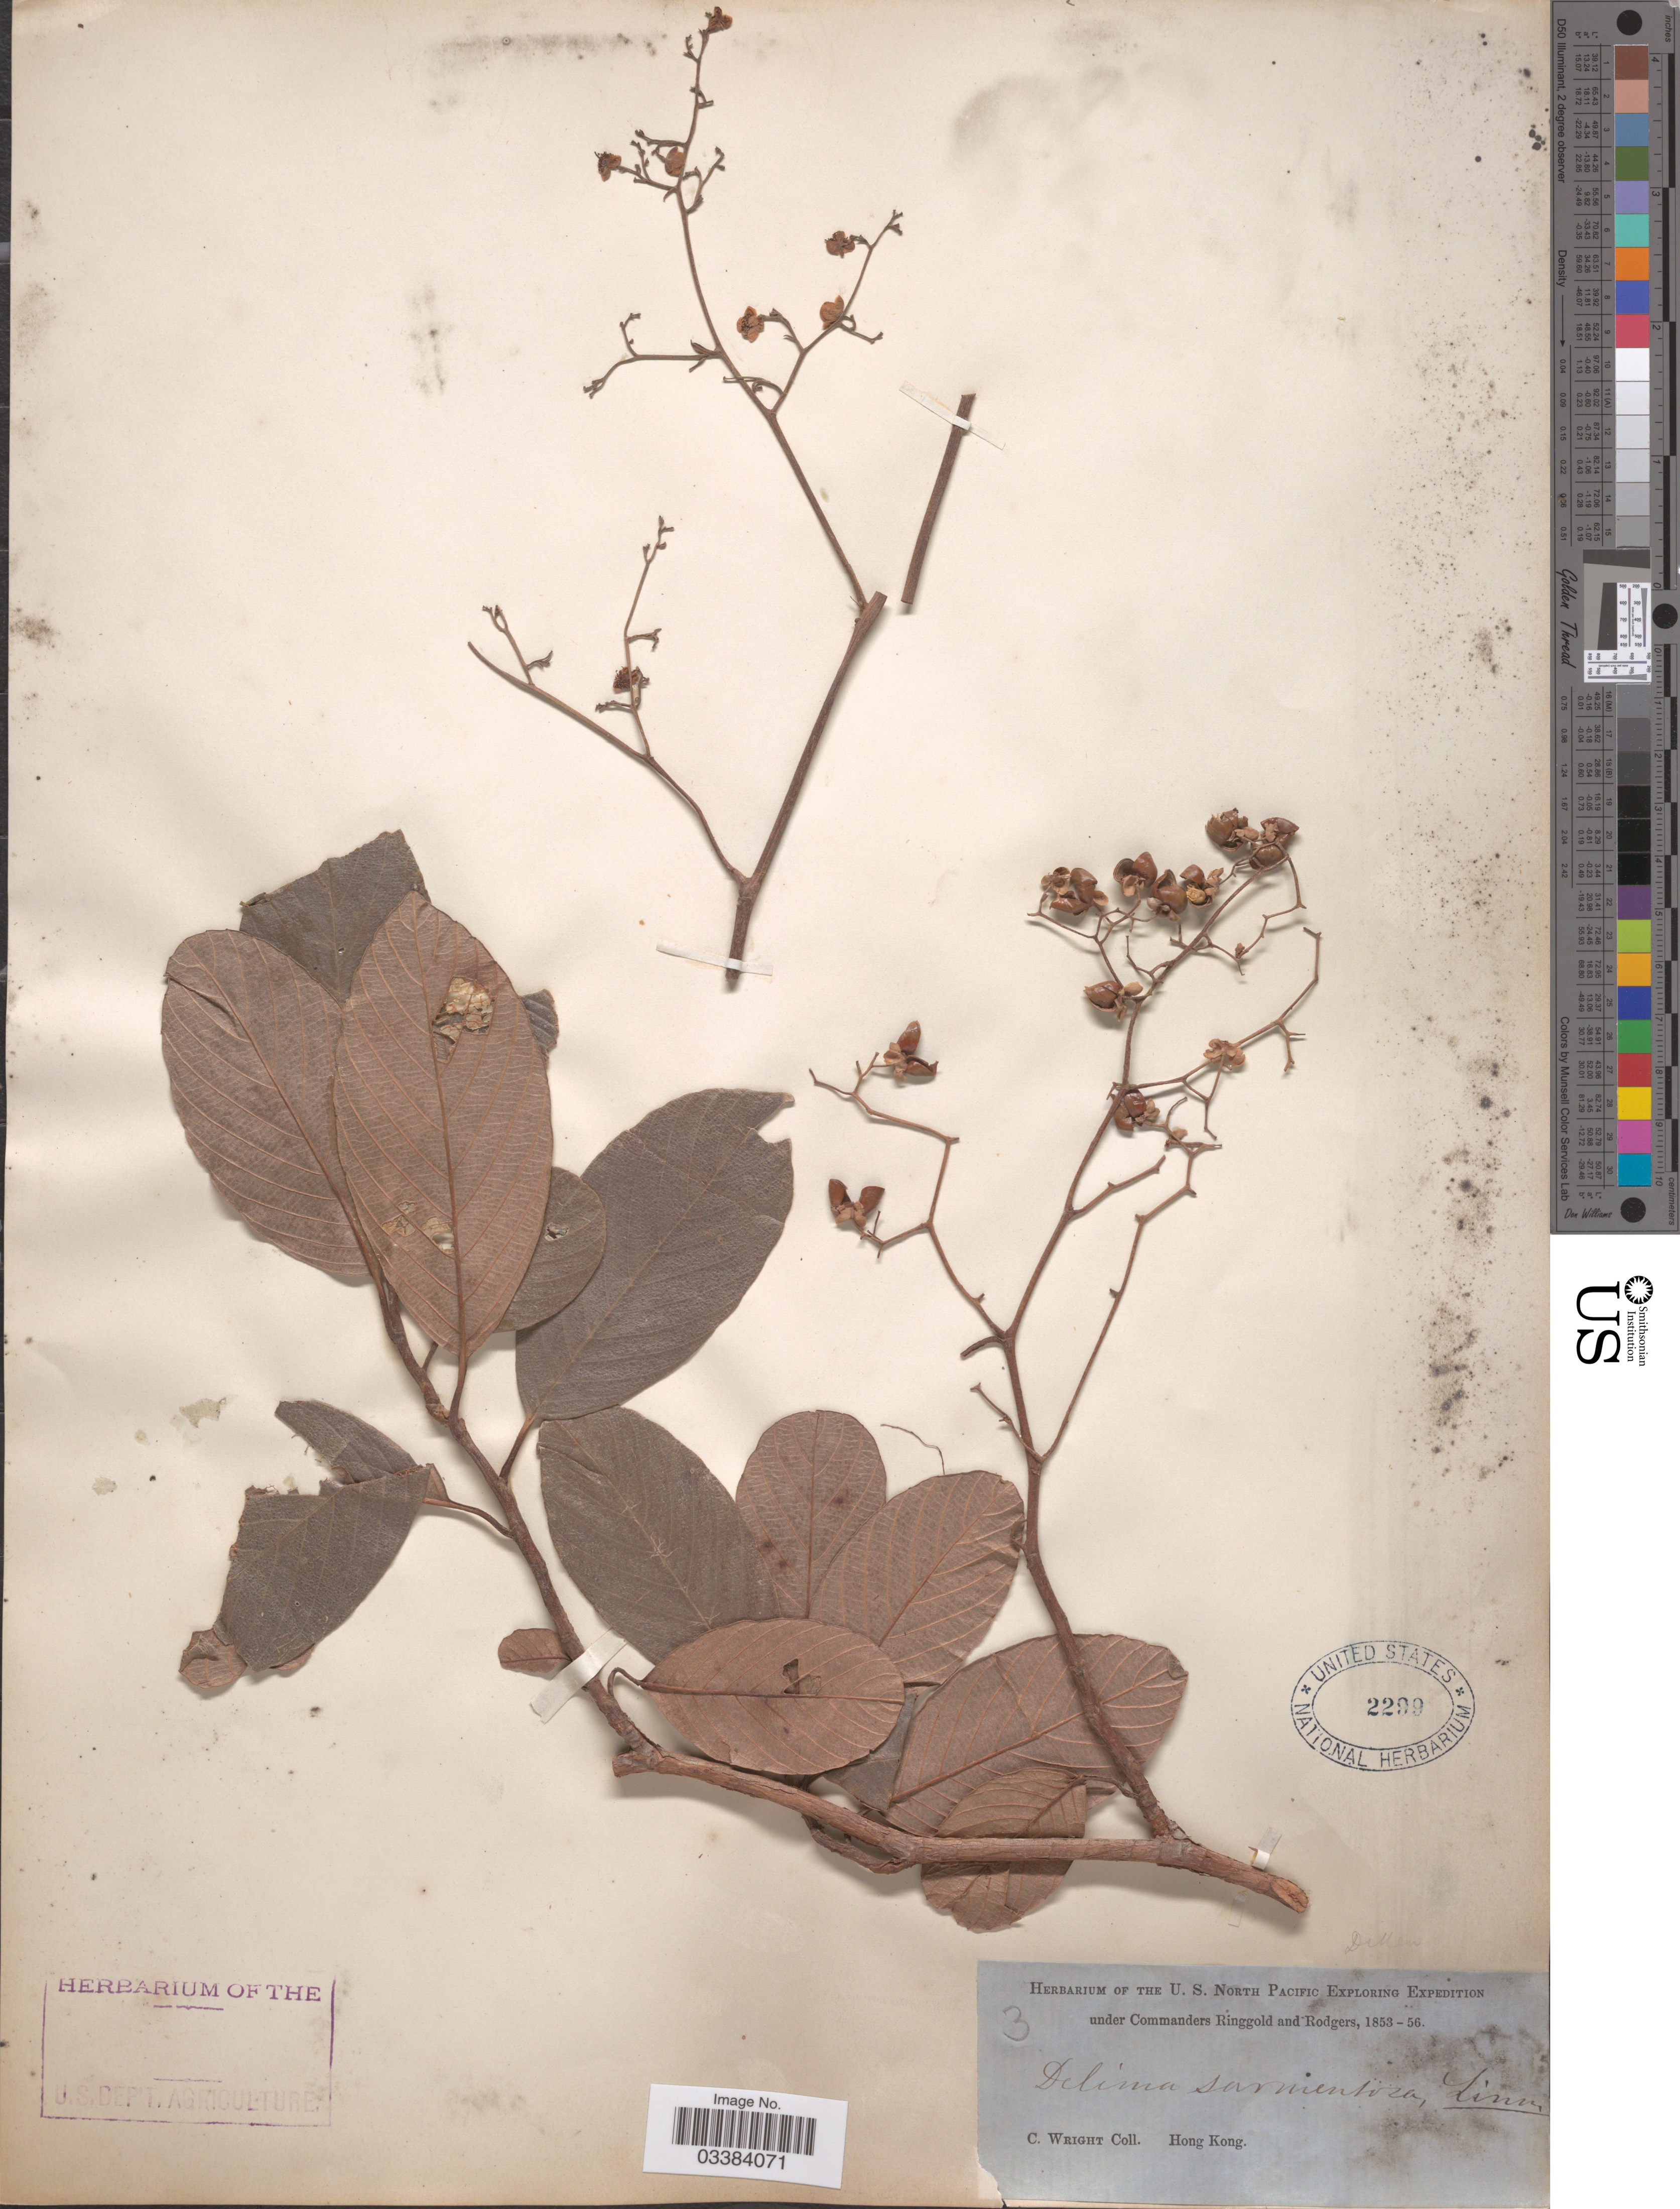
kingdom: Plantae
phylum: Tracheophyta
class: Magnoliopsida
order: Dilleniales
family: Dilleniaceae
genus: Tetracera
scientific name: Tetracera sarmentosa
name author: (L.) Vahl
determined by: Strong, Mark T., (BOT), Smithsonian Institution - National Museum of Natural History (UNITED STATES)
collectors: C. Wright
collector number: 3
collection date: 1853/1856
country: China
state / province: Hong Kong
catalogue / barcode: US 2299